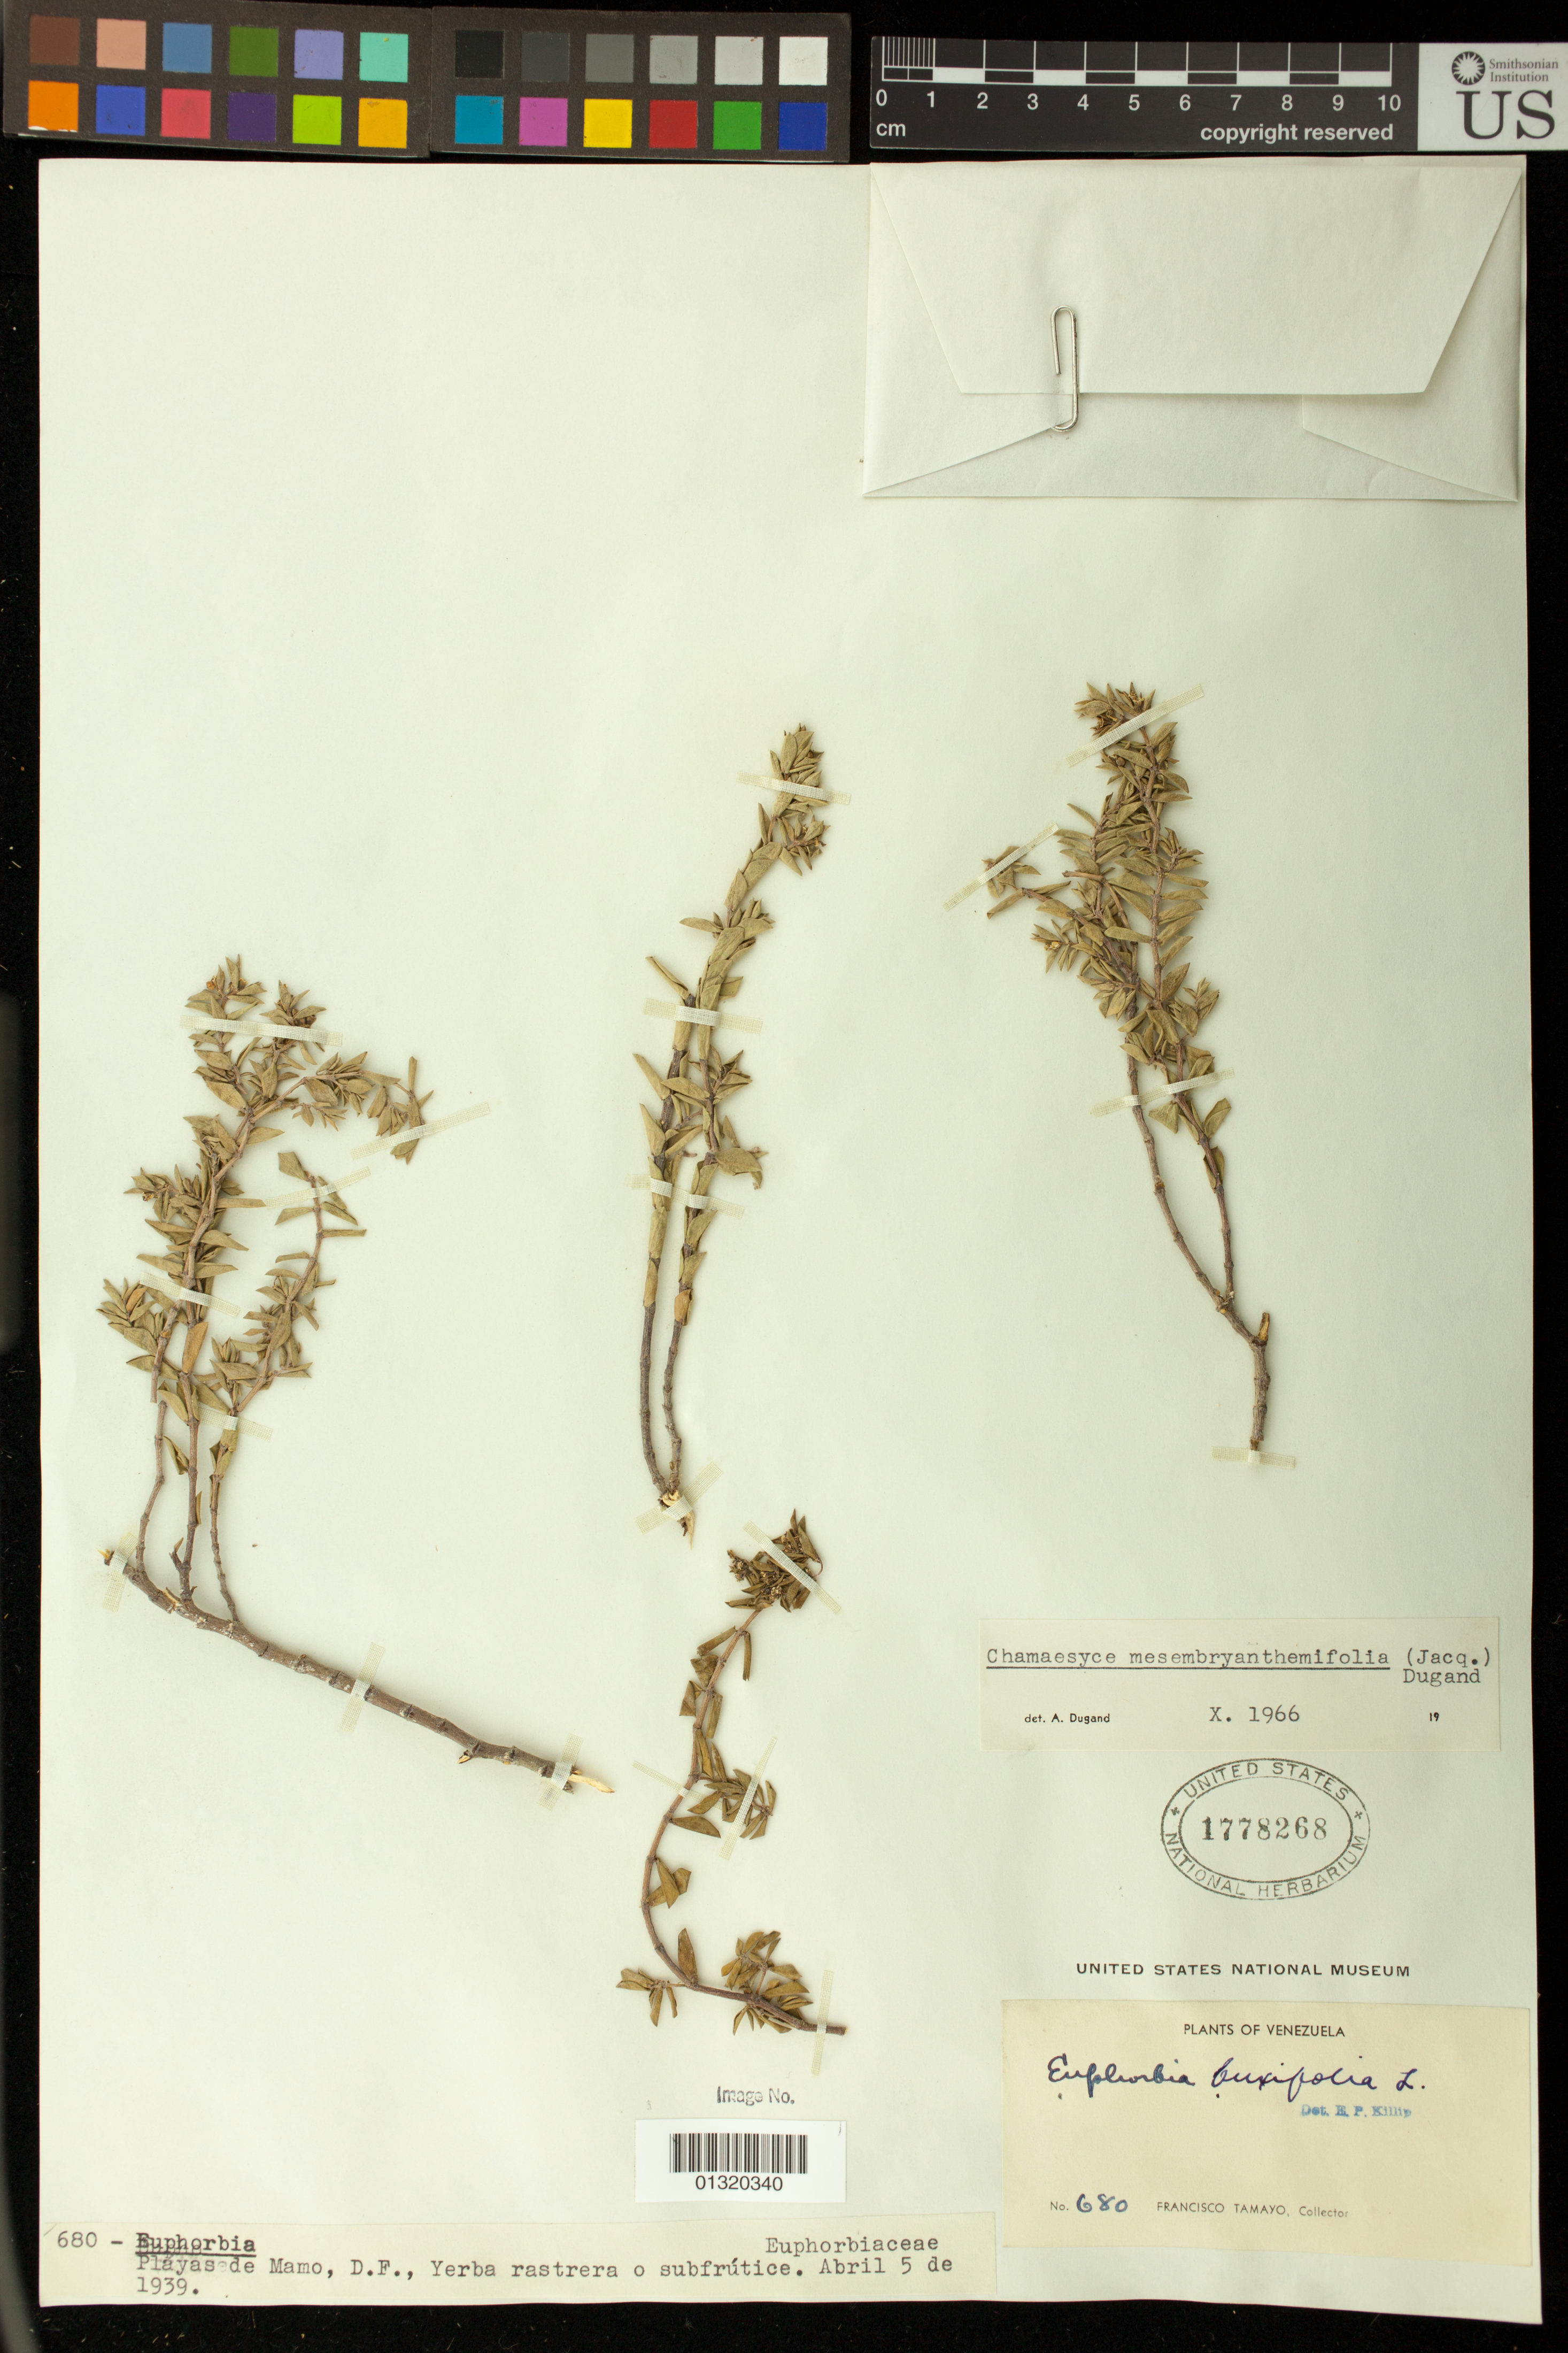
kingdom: Plantae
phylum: Tracheophyta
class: Magnoliopsida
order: Malpighiales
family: Euphorbiaceae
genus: Euphorbia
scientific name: Euphorbia mesembryanthemifolia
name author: Jacq.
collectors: F. Tamayo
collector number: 680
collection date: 1939-04-05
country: Venezuela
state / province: Vargas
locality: Playas de Mamo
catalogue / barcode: US 1778268